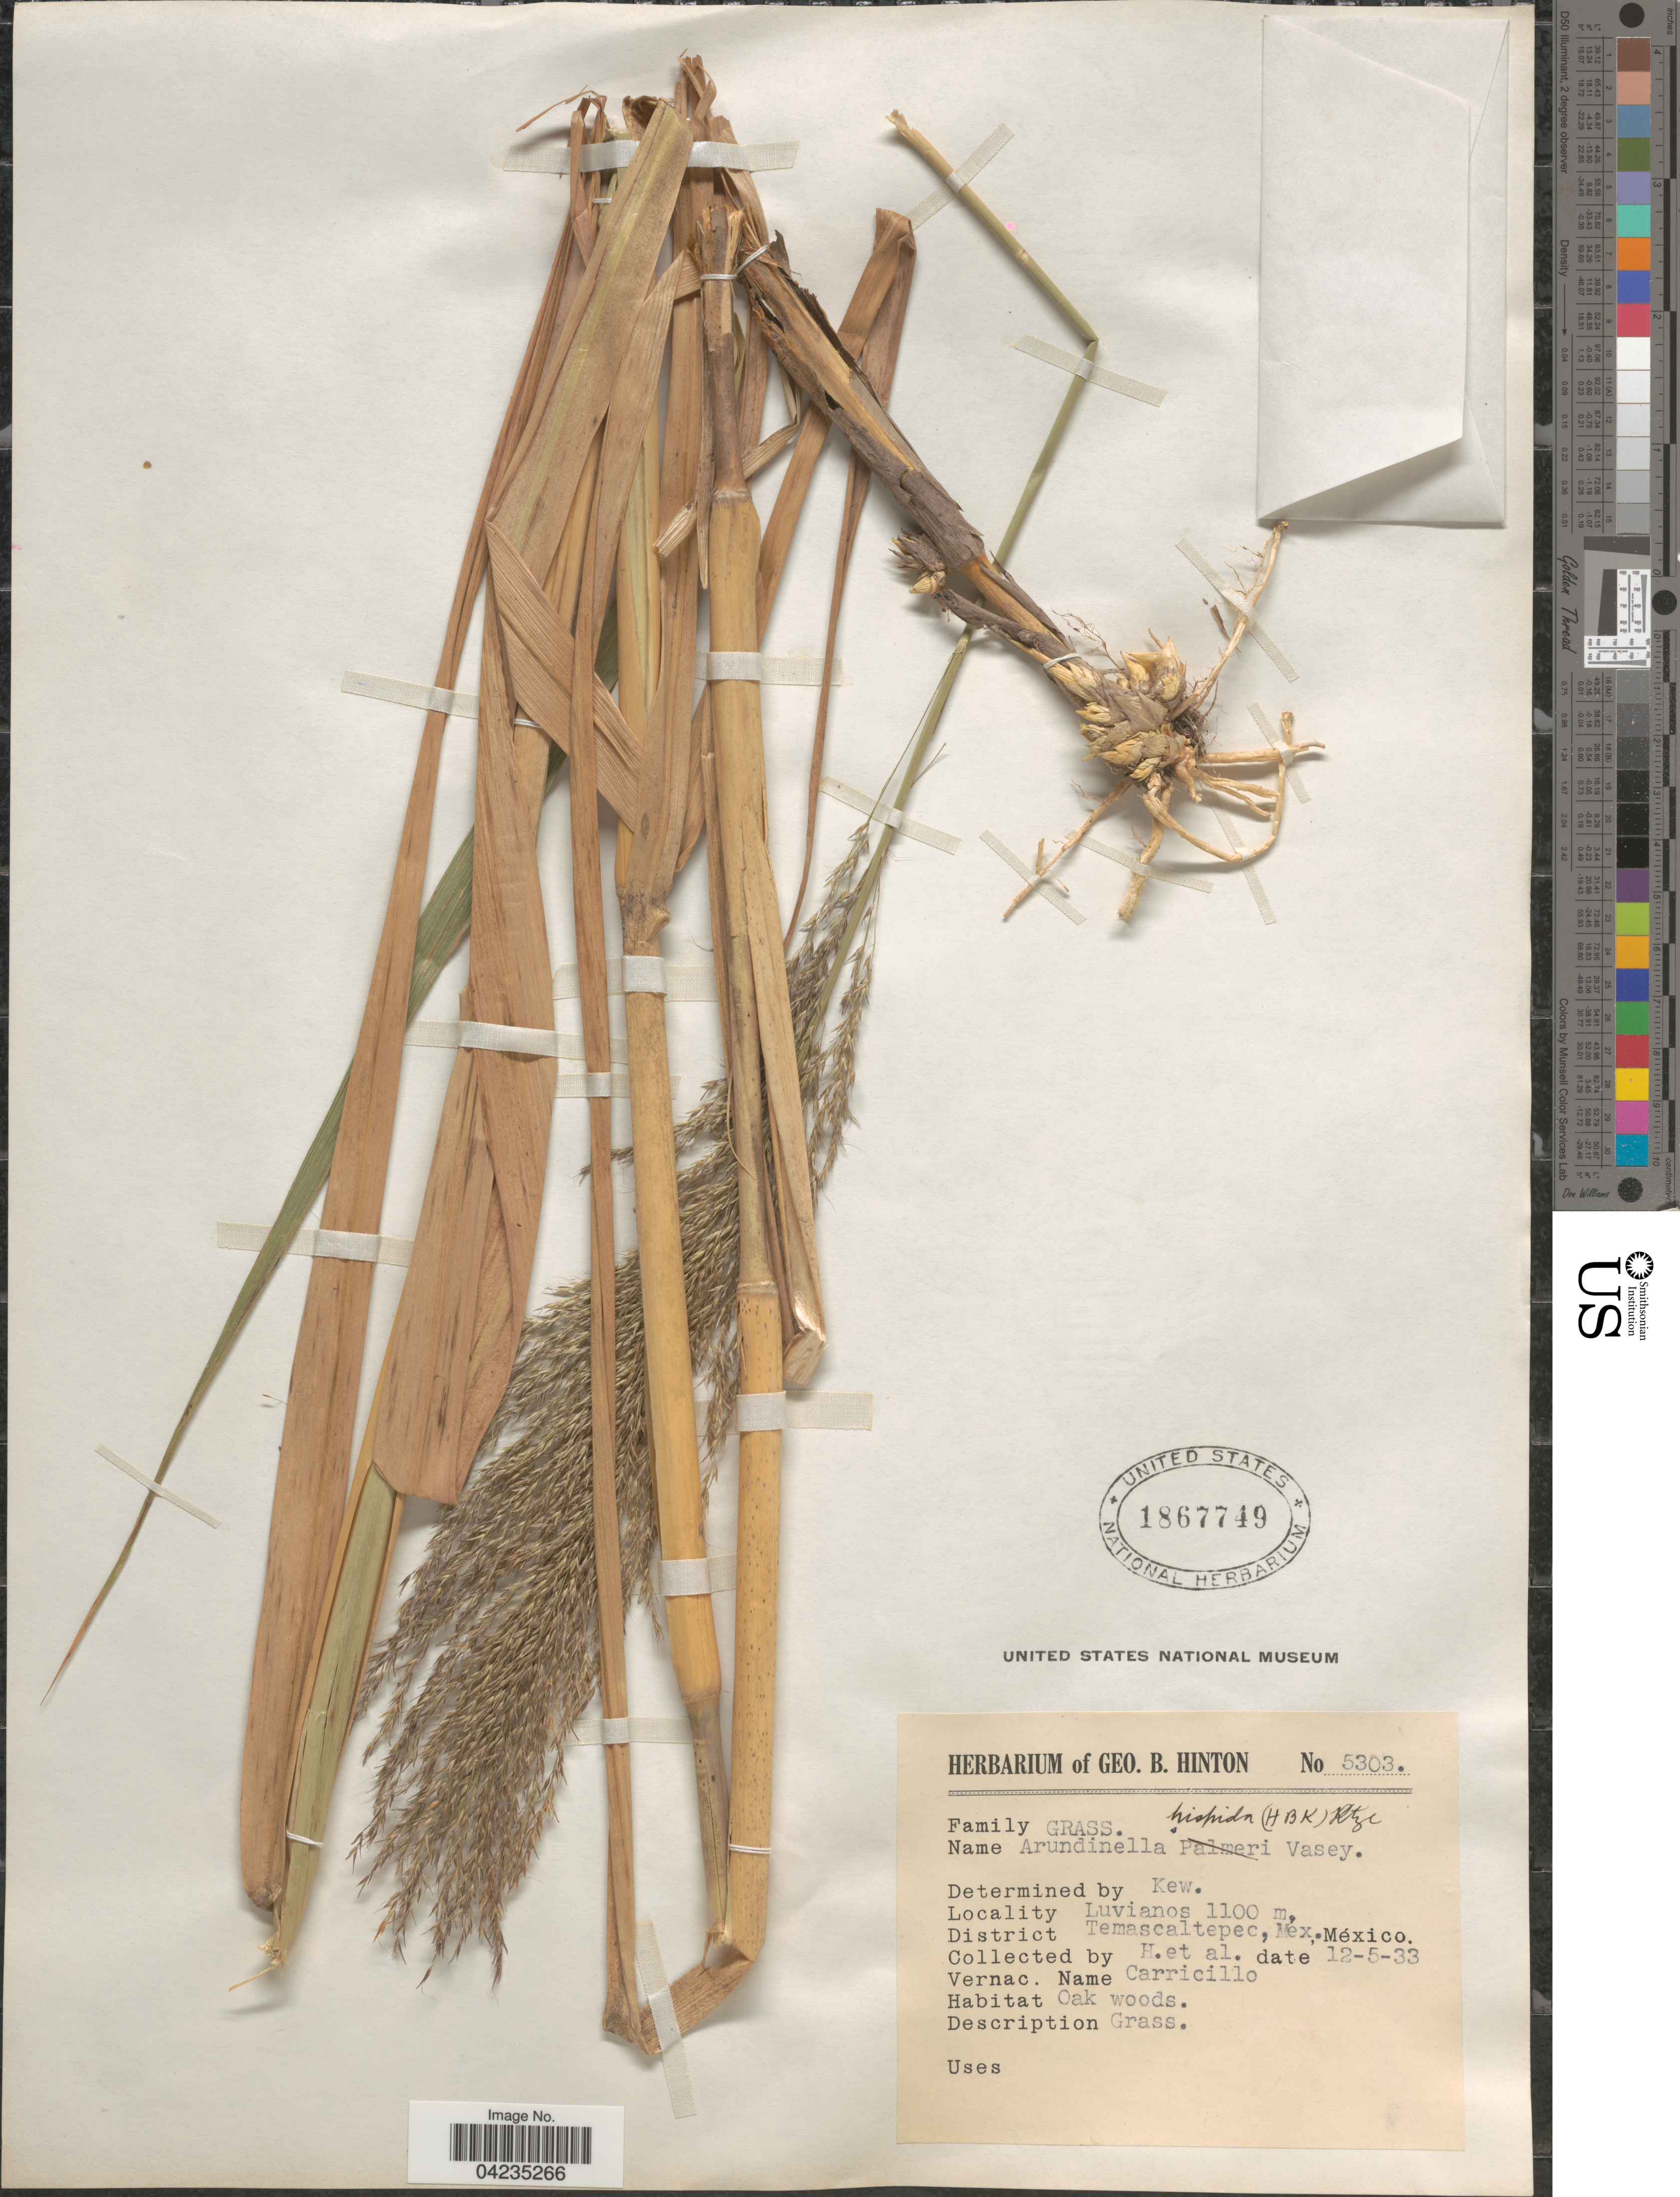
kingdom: Plantae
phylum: Tracheophyta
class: Liliopsida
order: Poales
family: Poaceae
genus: Arundinella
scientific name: Arundinella hispida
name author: (Humb. & Bonpl. ex Willd.) Kuntze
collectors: G. B. Hinton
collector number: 5303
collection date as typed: Transcribed d/m/y: 12/5/33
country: Mexico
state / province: México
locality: Luvianos. District Temascaltepec.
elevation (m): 1100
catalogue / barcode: US 1867749